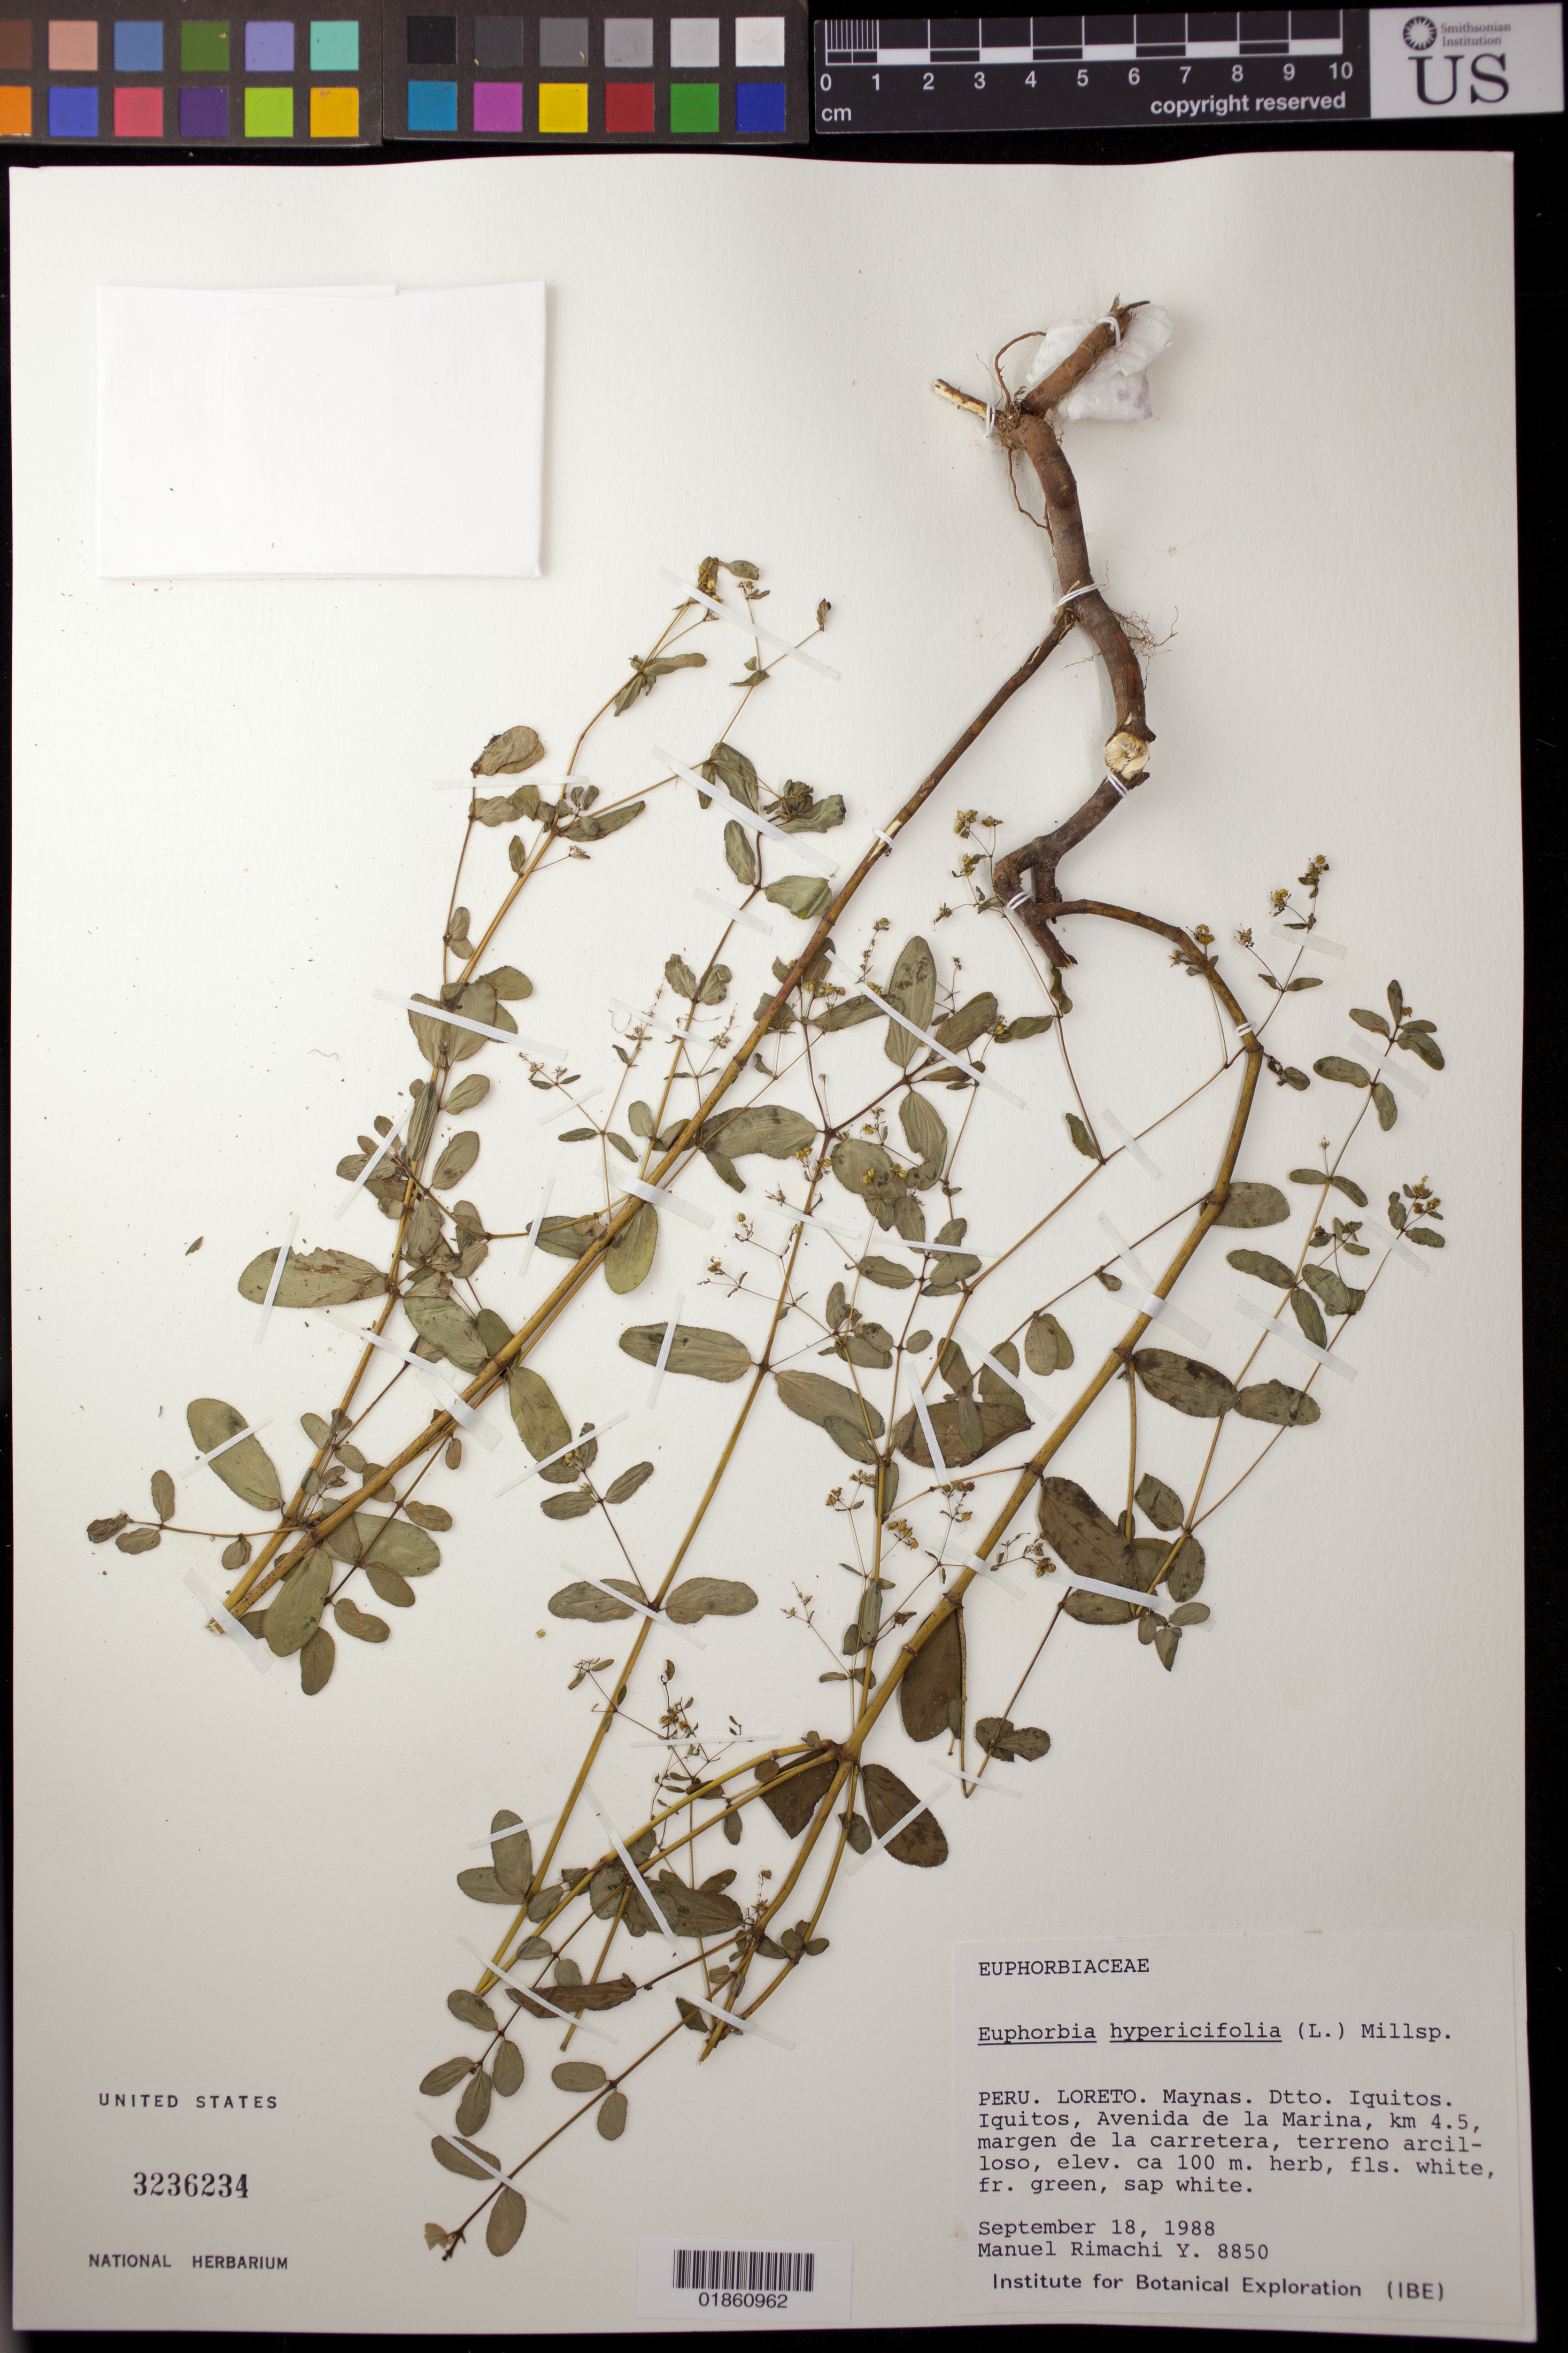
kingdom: Plantae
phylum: Tracheophyta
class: Magnoliopsida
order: Malpighiales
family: Euphorbiaceae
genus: Euphorbia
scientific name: Euphorbia hypericifolia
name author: L.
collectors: M. Rimachi Y.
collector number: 8850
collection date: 1988-09-18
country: Peru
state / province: Loreto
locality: Maynas. Dtto. Iquitos. Iquitos, Avenida de la Marina, km 4.5, margen de la carretera.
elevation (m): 100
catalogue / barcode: US 3236234